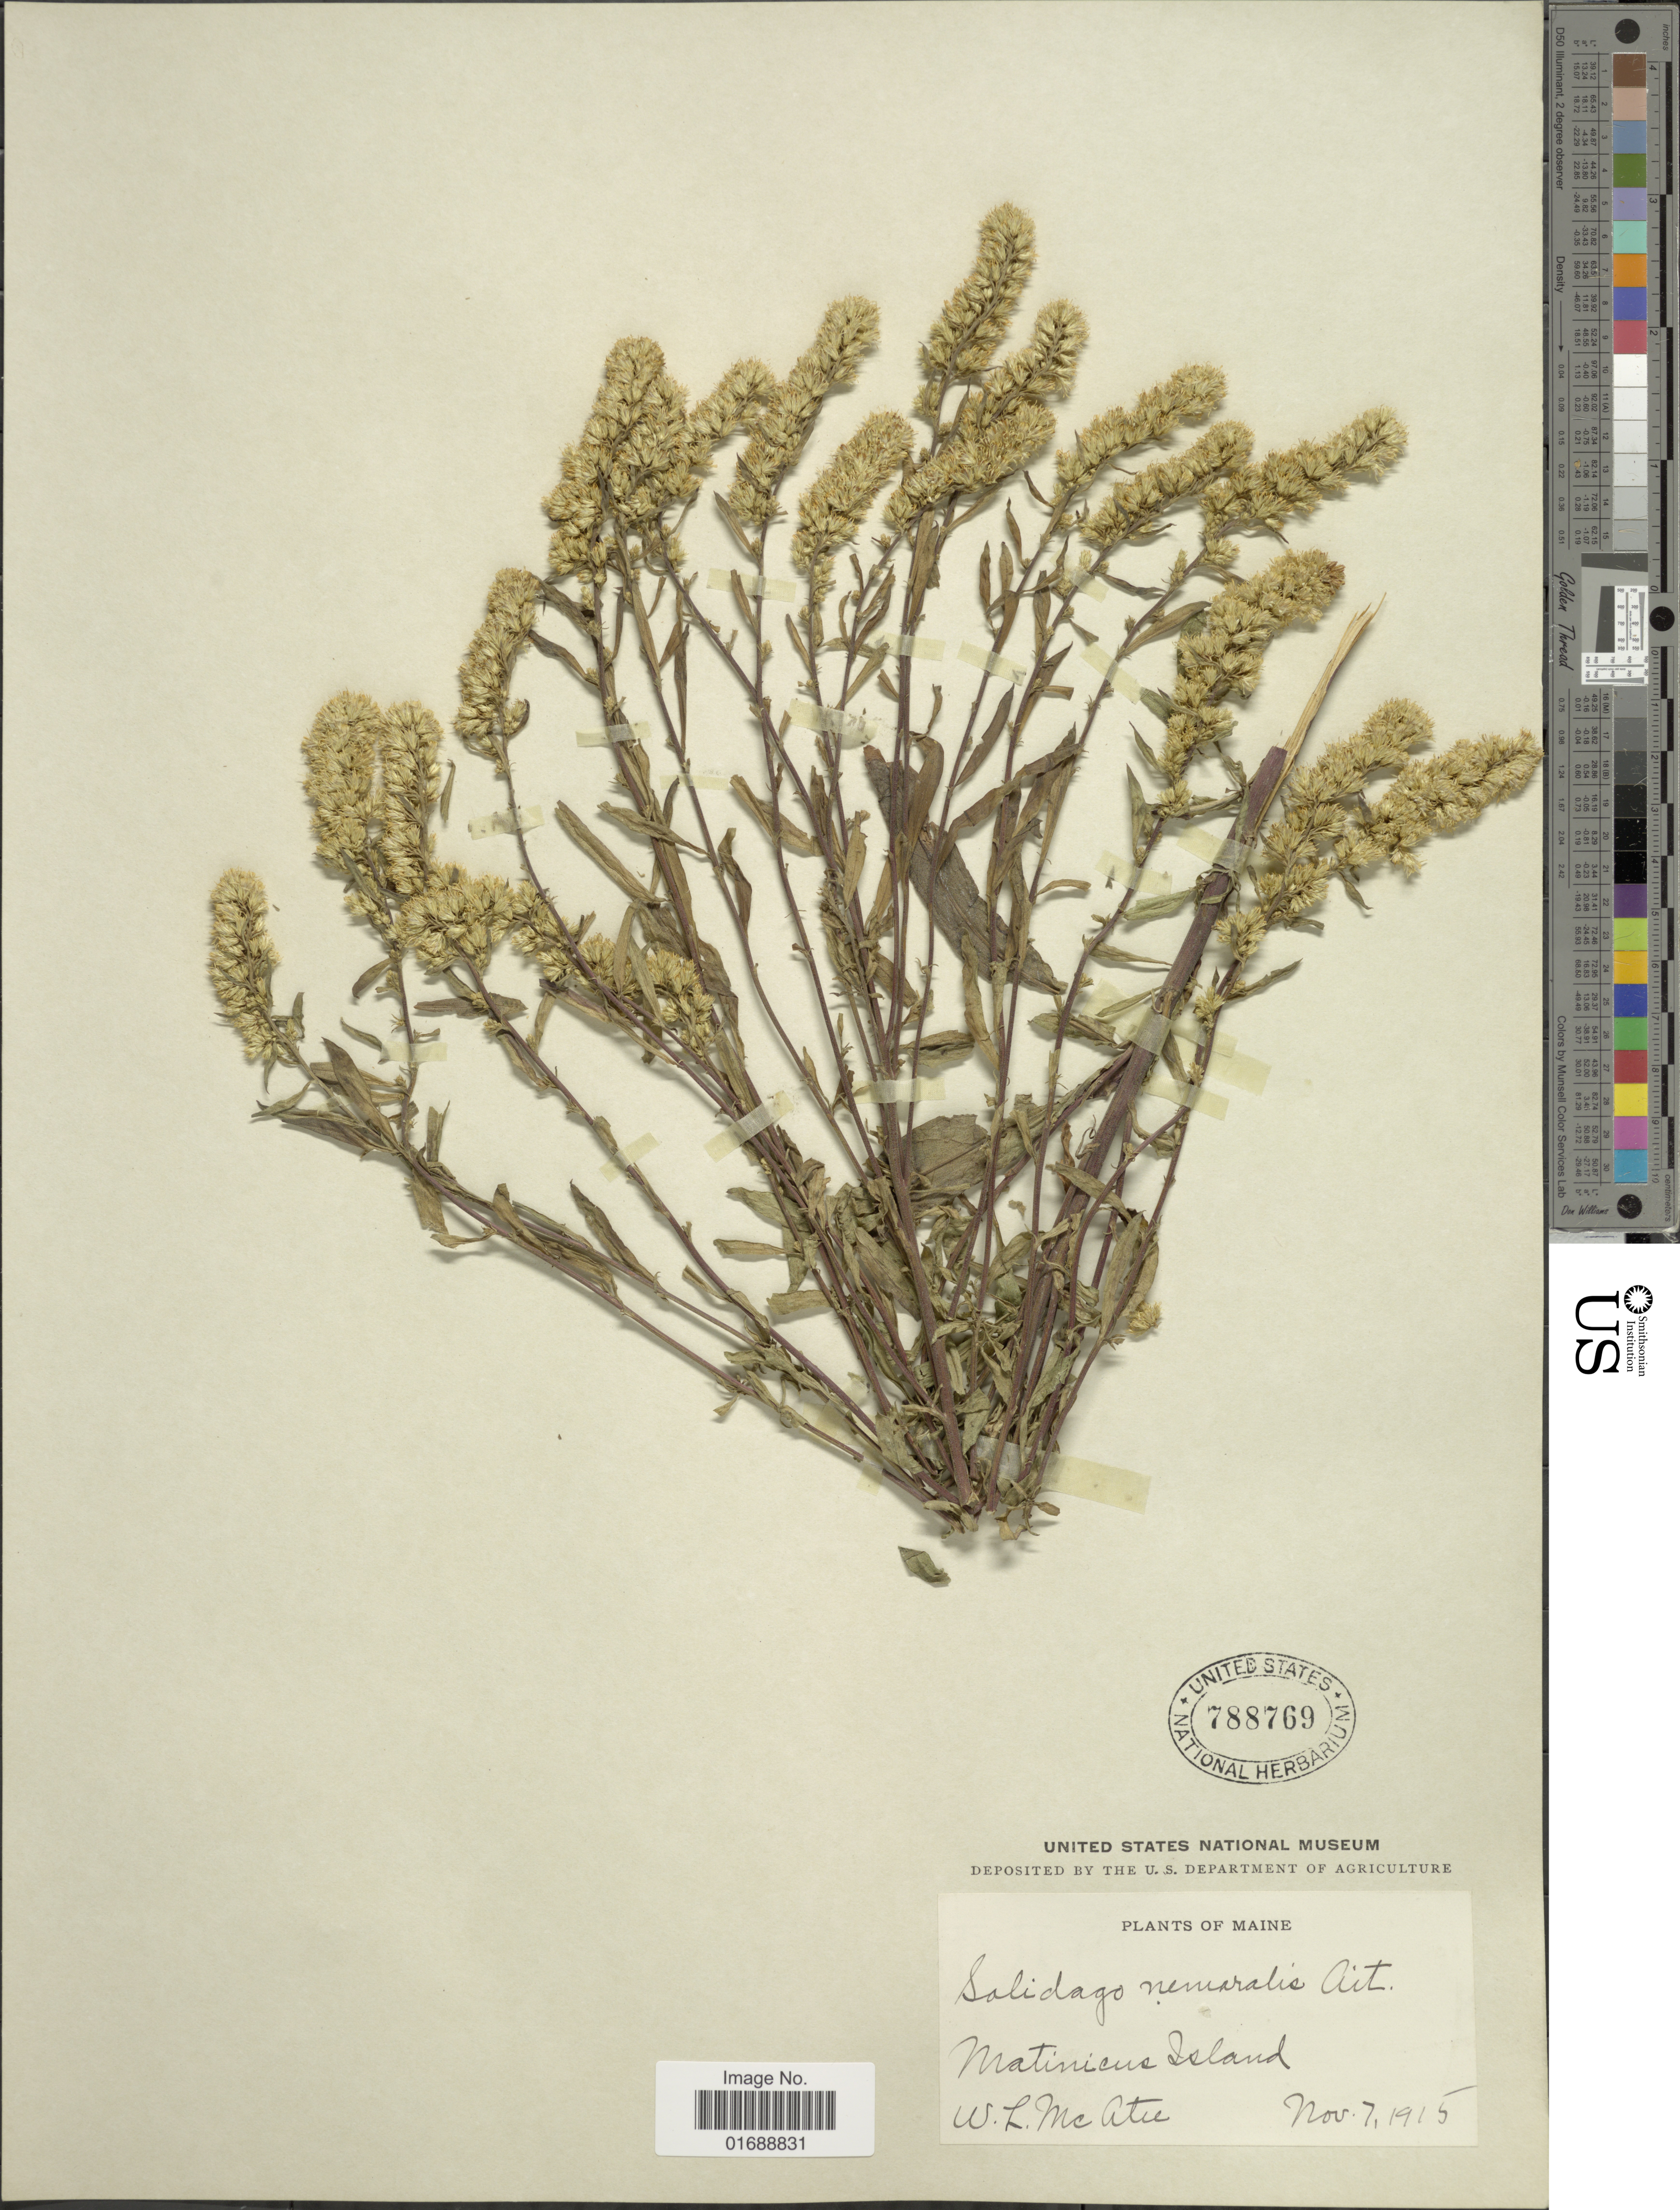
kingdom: Plantae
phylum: Tracheophyta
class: Magnoliopsida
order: Asterales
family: Asteraceae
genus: Solidago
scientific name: Solidago nemoralis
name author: Aiton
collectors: W. McAtee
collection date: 1915-11-07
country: United States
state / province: Maine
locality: Matinicus Island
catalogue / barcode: US 788769